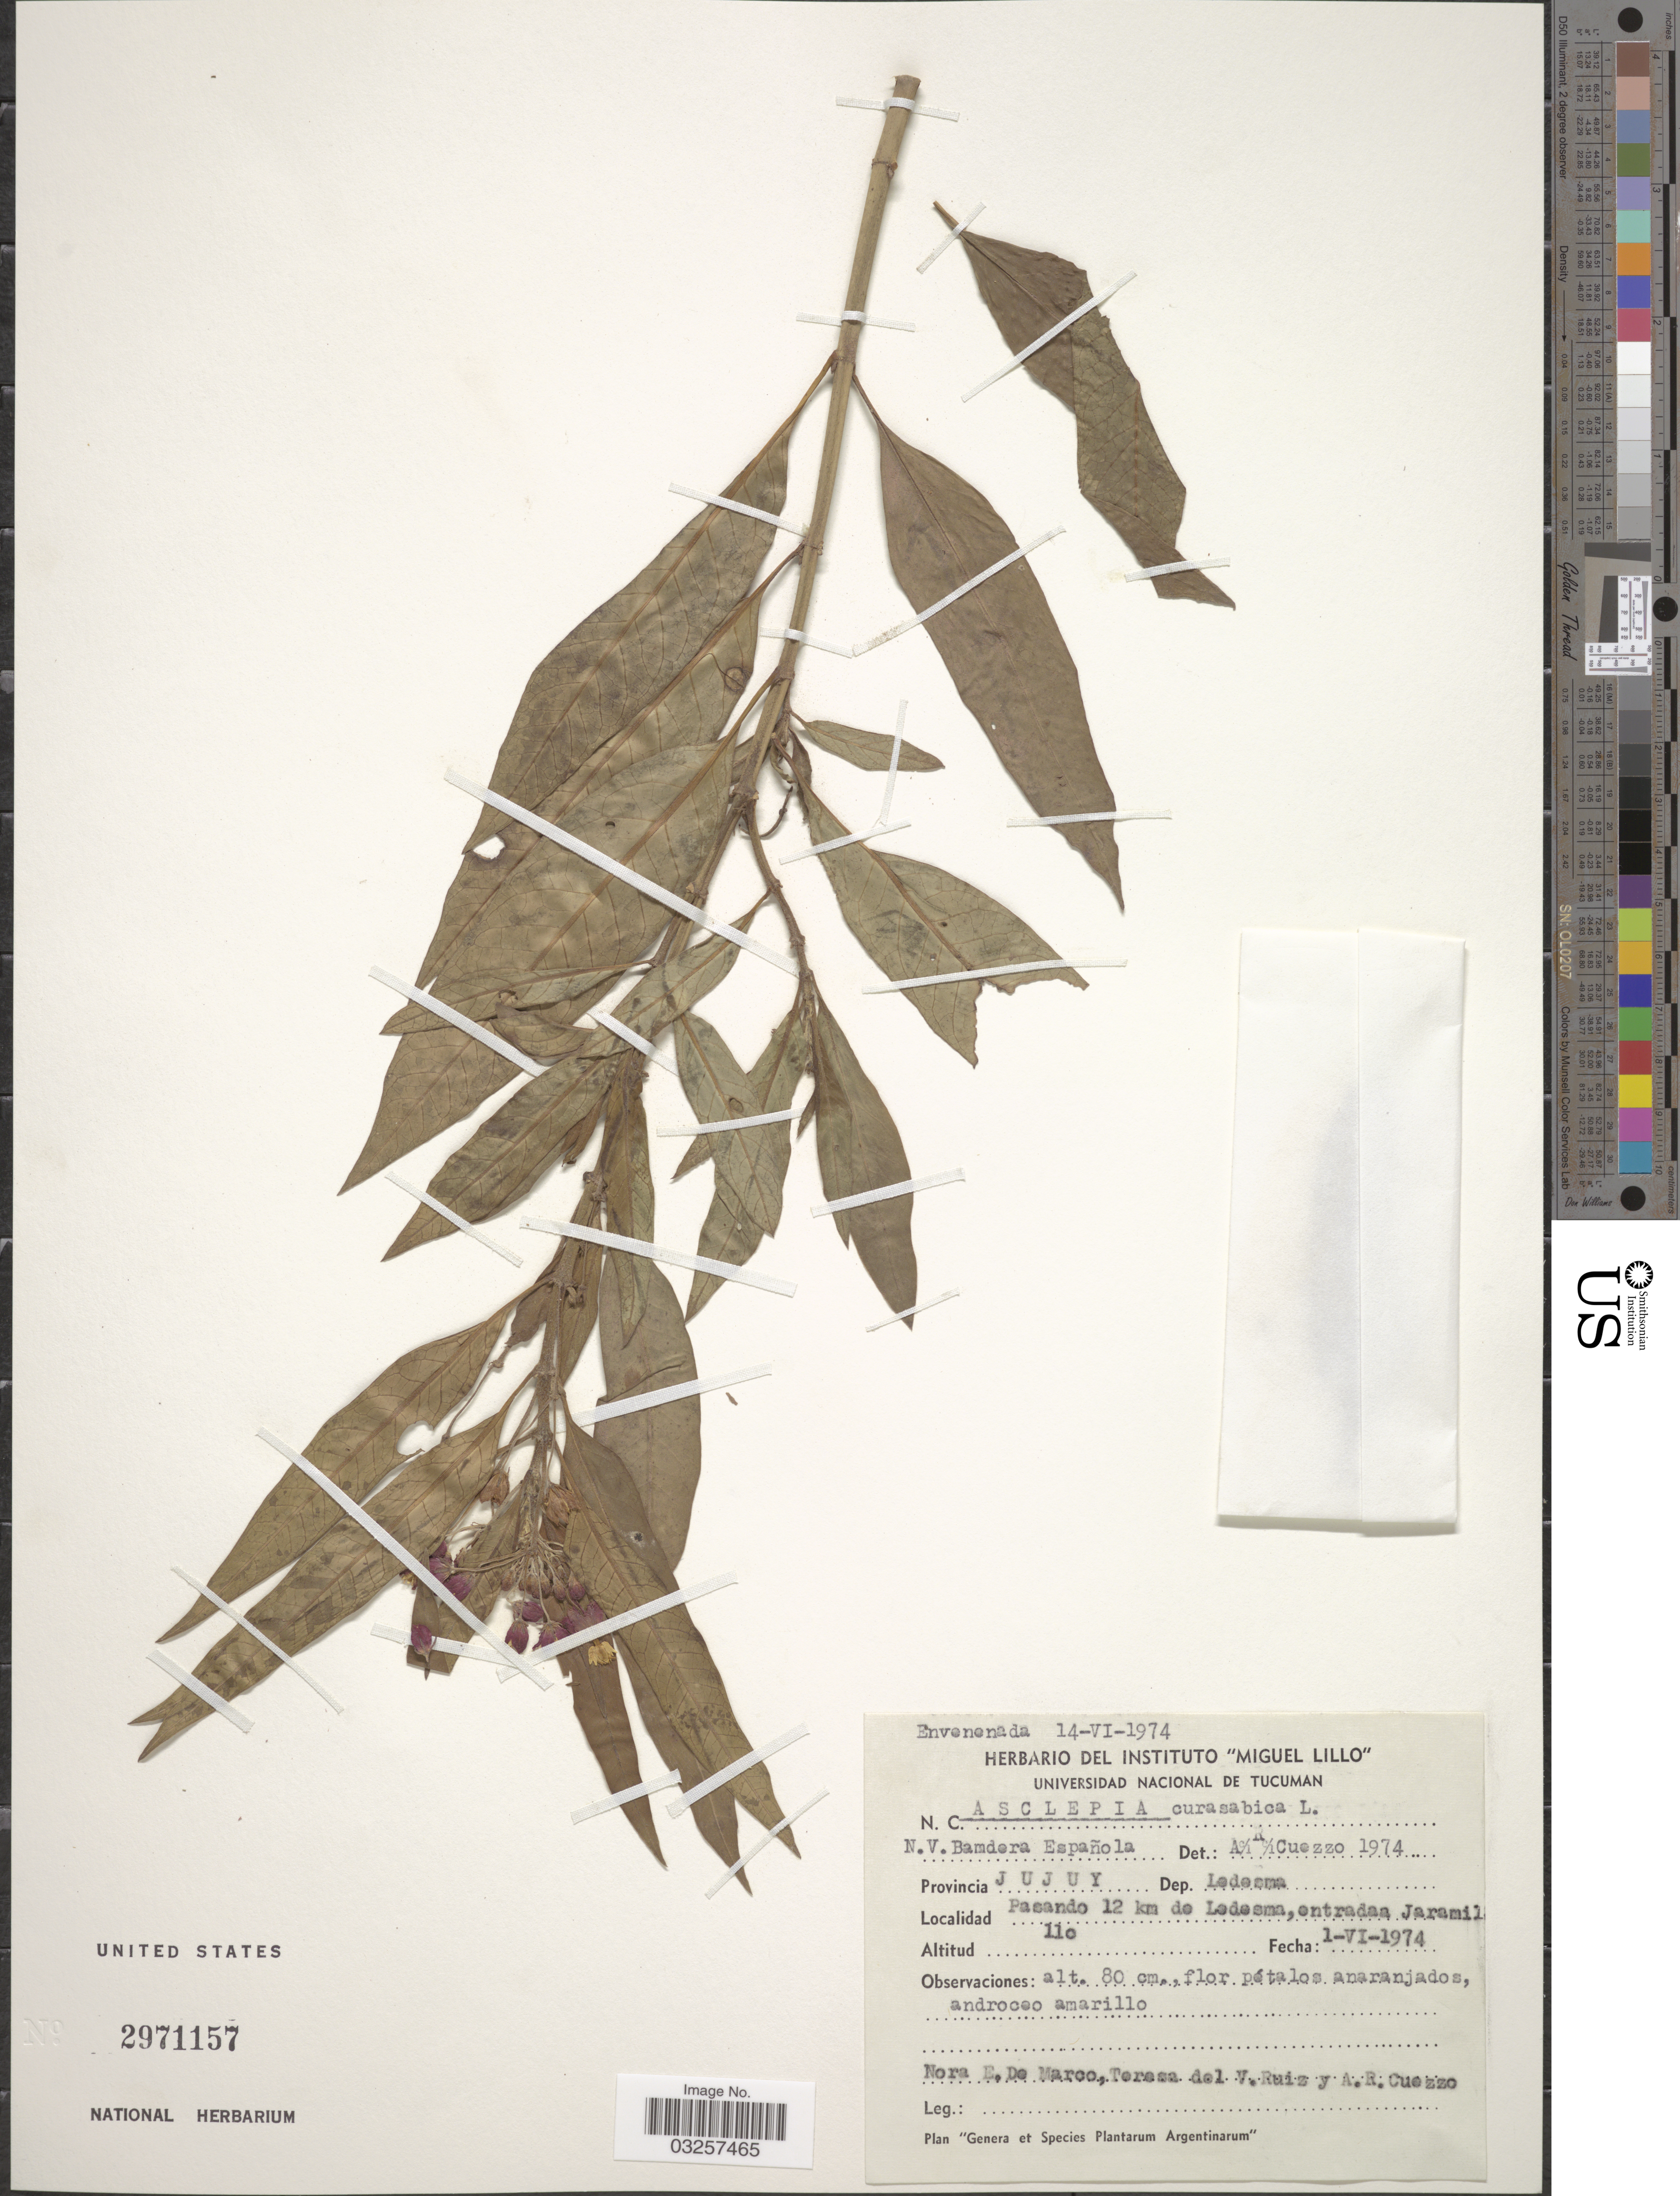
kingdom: Plantae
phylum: Tracheophyta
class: Magnoliopsida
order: Gentianales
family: Apocynaceae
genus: Asclepias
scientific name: Asclepias curassavica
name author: L.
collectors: N. De Marco, T. Ruiz & A. Cuezzo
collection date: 1974-06-01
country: Argentina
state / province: Jujuy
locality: Provincia Jujuy. Dep. Ladesma. Pasando 12 km de Ladesma, entradas Jaramillo.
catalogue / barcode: US 2971157